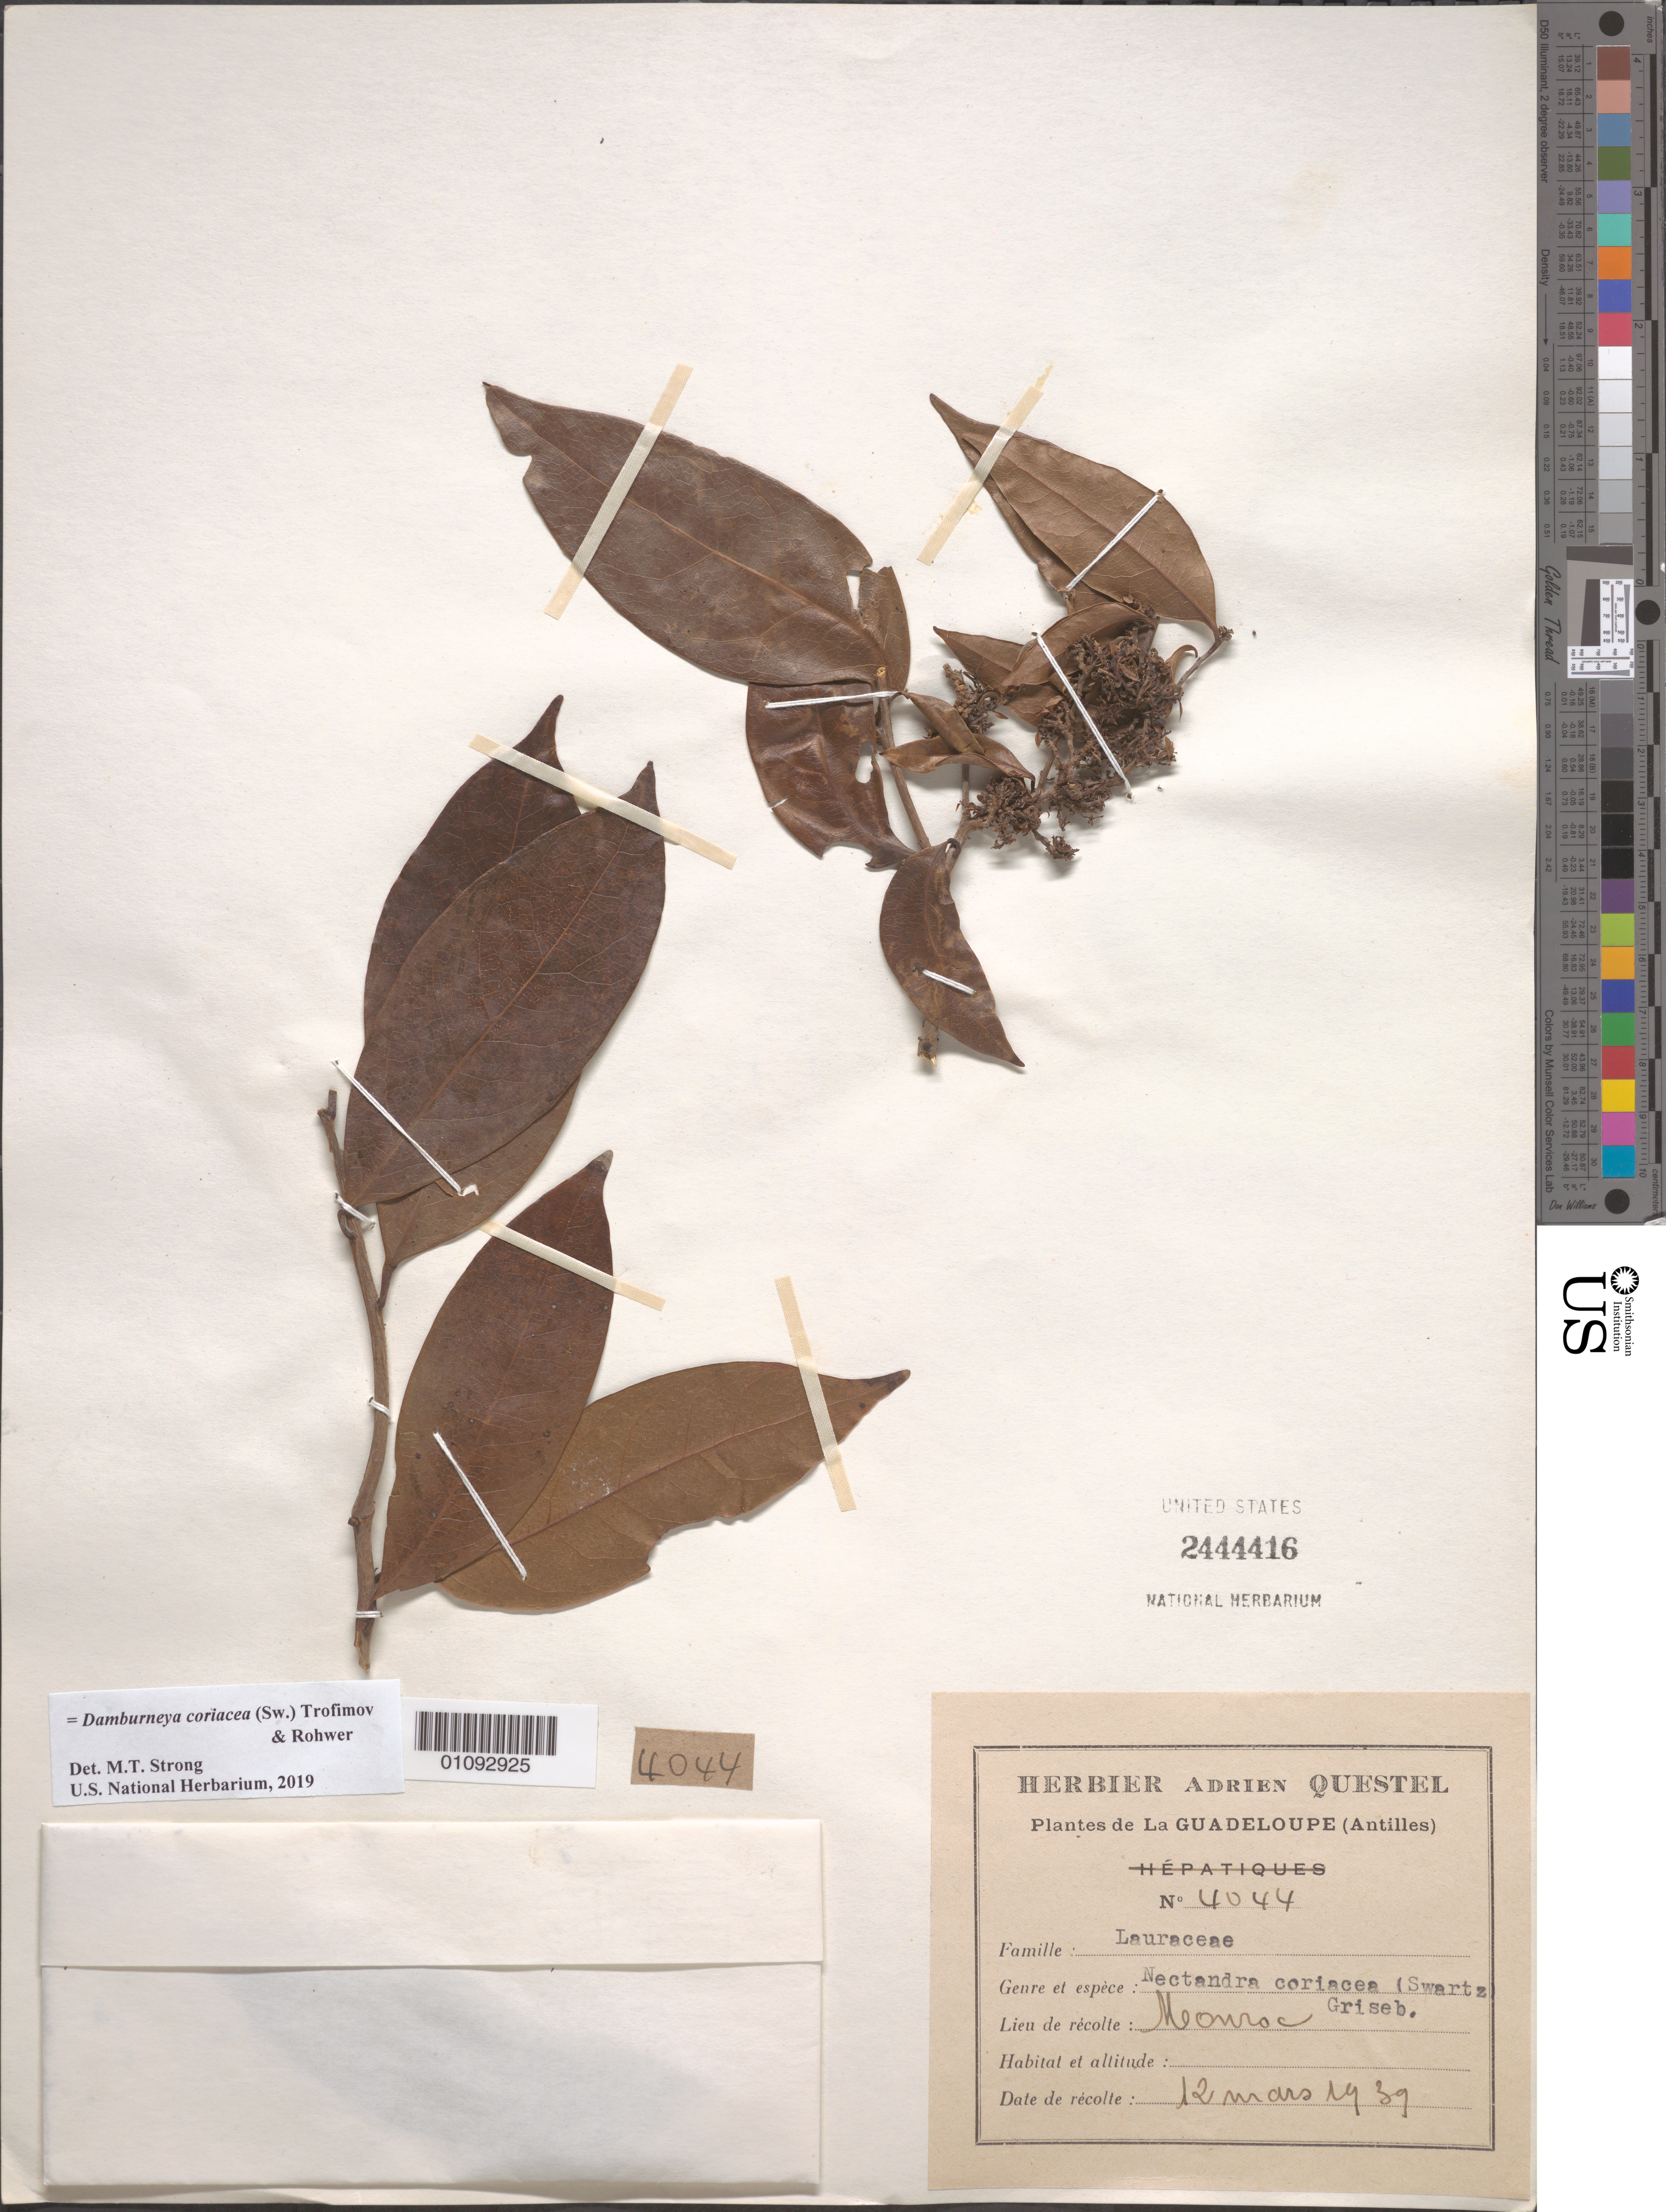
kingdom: Plantae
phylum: Tracheophyta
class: Magnoliopsida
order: Laurales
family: Lauraceae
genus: Damburneya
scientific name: Damburneya coriacea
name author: (Sw.) Trofimov & Rohwer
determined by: Strong, M. T., (US), Smithsonian Institution - National Museum of Natural History (UNITED STATES)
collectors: A. Questel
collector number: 4044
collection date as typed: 12 Mar 1939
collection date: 1939-03-12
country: Guadeloupe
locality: Meouroc.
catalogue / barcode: US 2444416